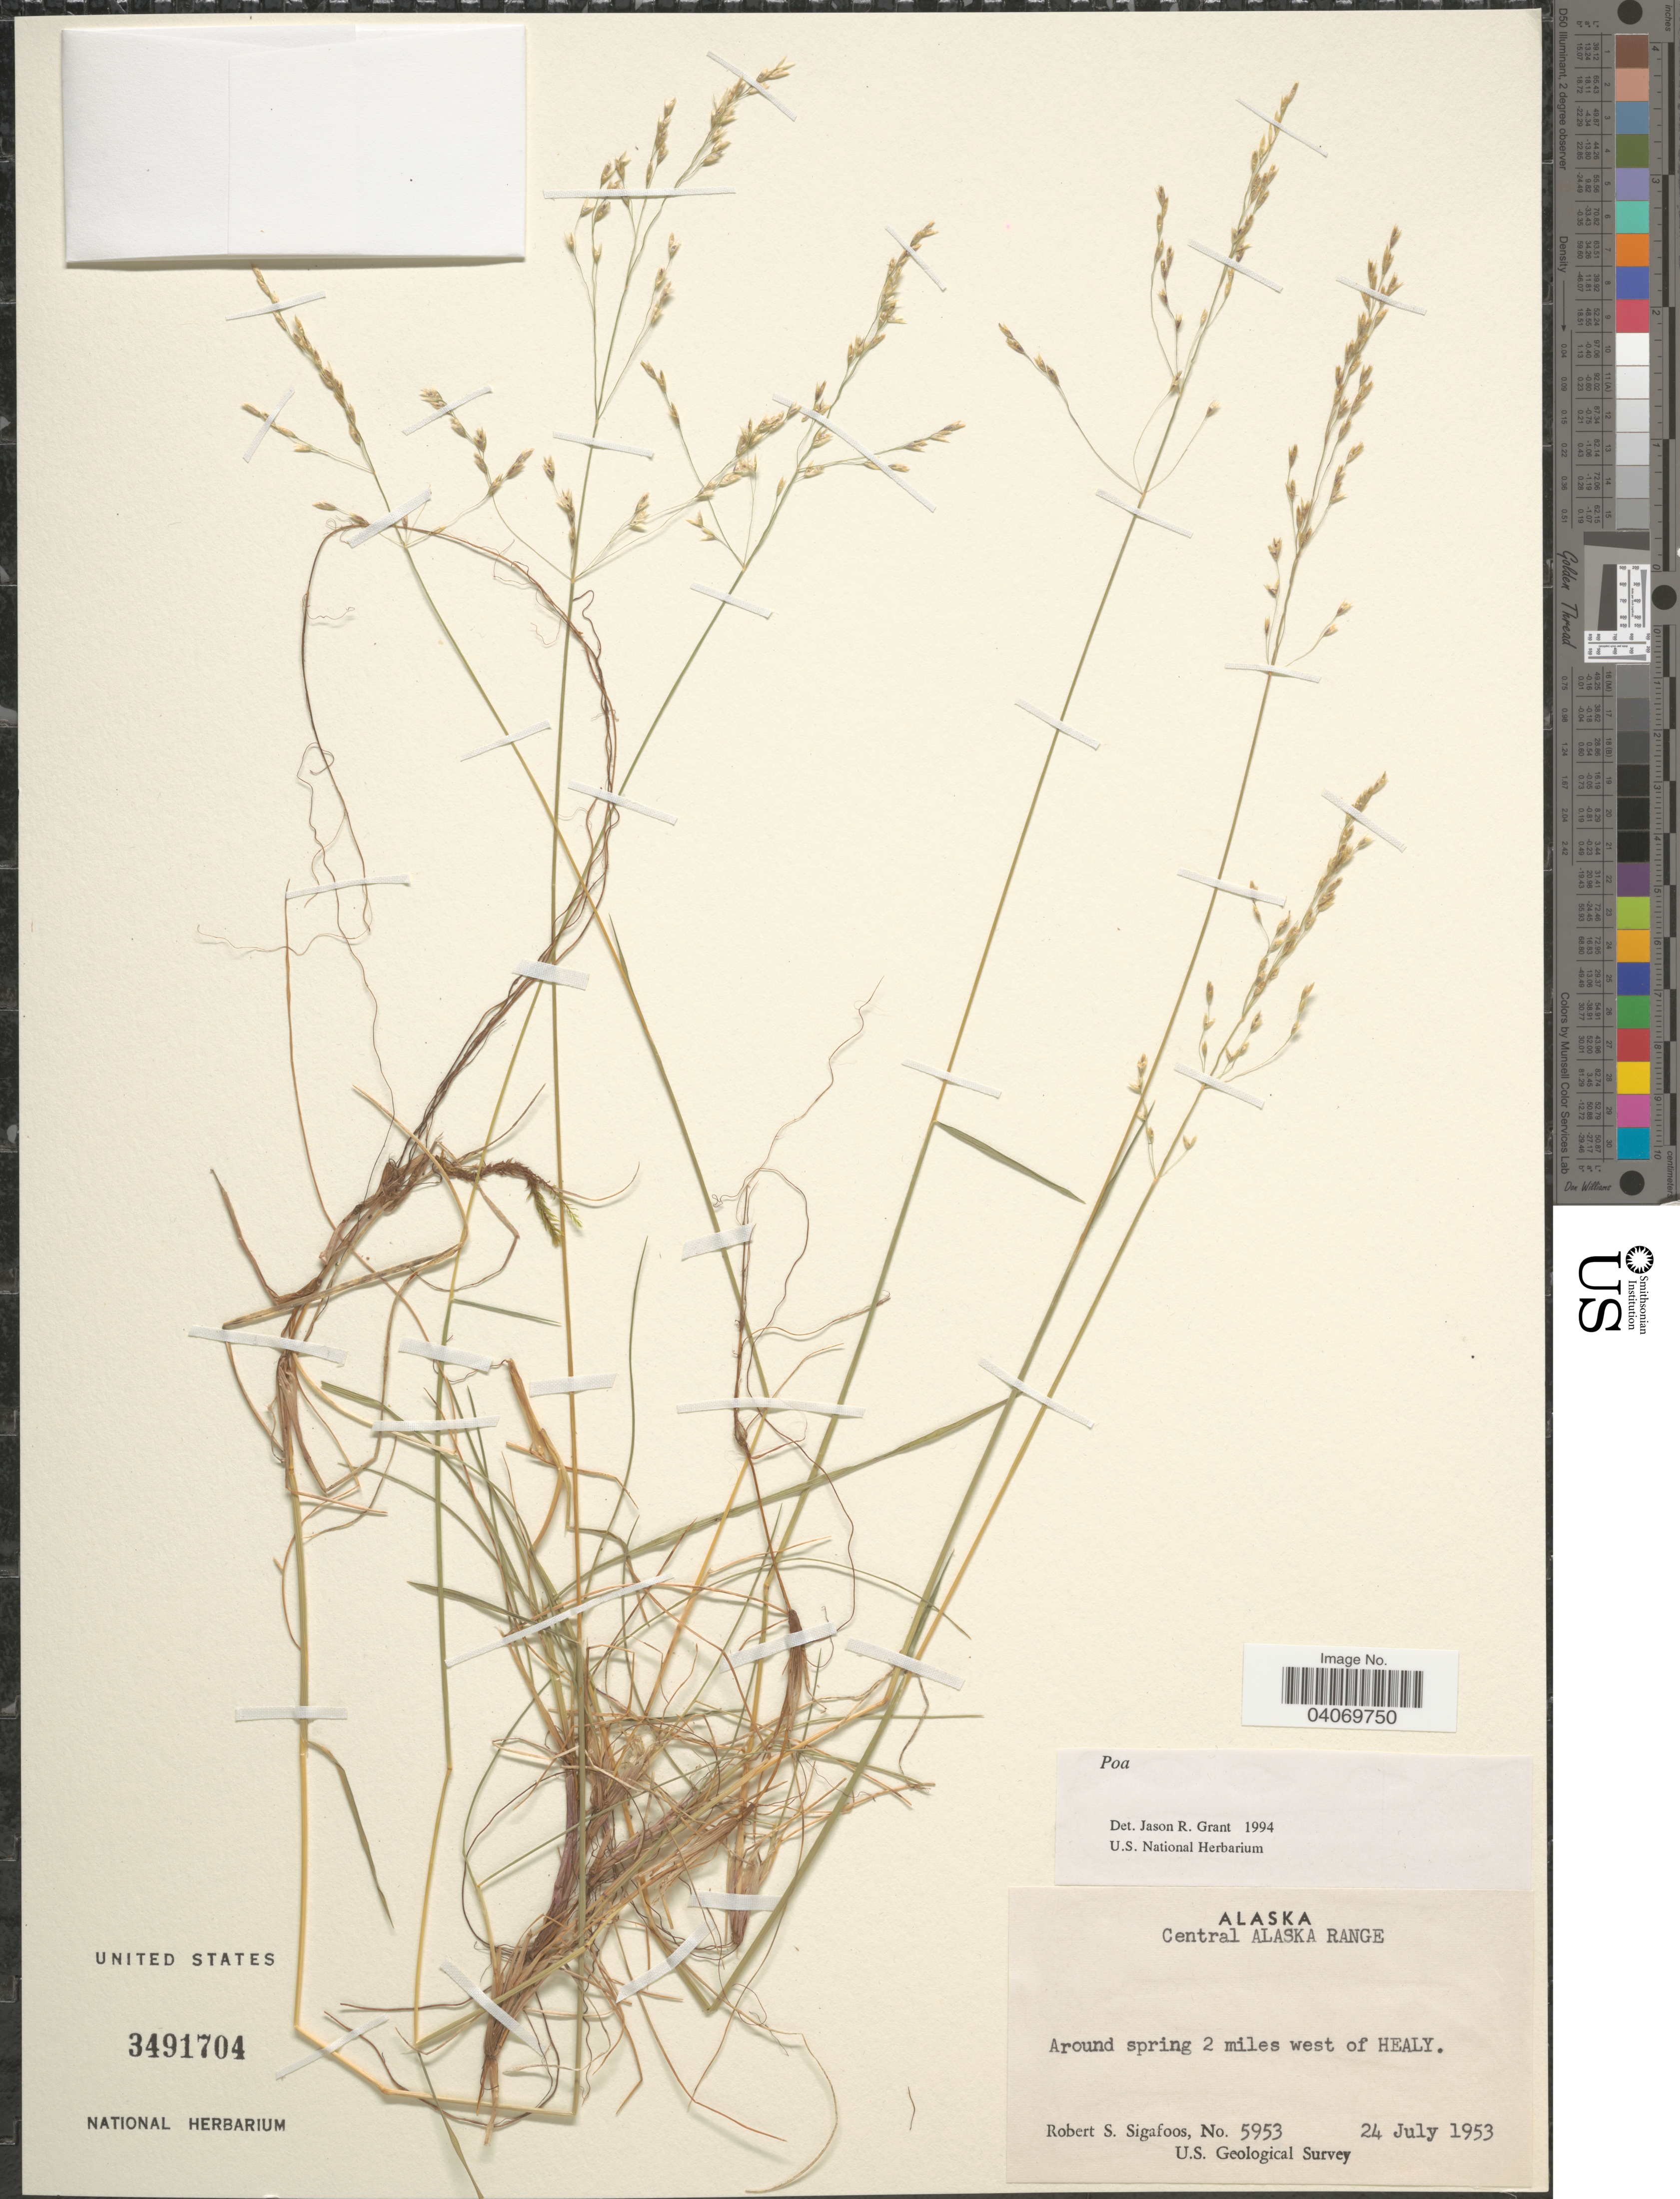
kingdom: Plantae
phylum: Tracheophyta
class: Liliopsida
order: Poales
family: Poaceae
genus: Poa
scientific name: Poa sp.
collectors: R. Sigafoos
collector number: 5953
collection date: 1953-07-24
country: United States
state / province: Alaska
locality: Central Alaska Range. Around spring 2 miles west of Healy. U.S. Geological Survey.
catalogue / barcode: US 3491704